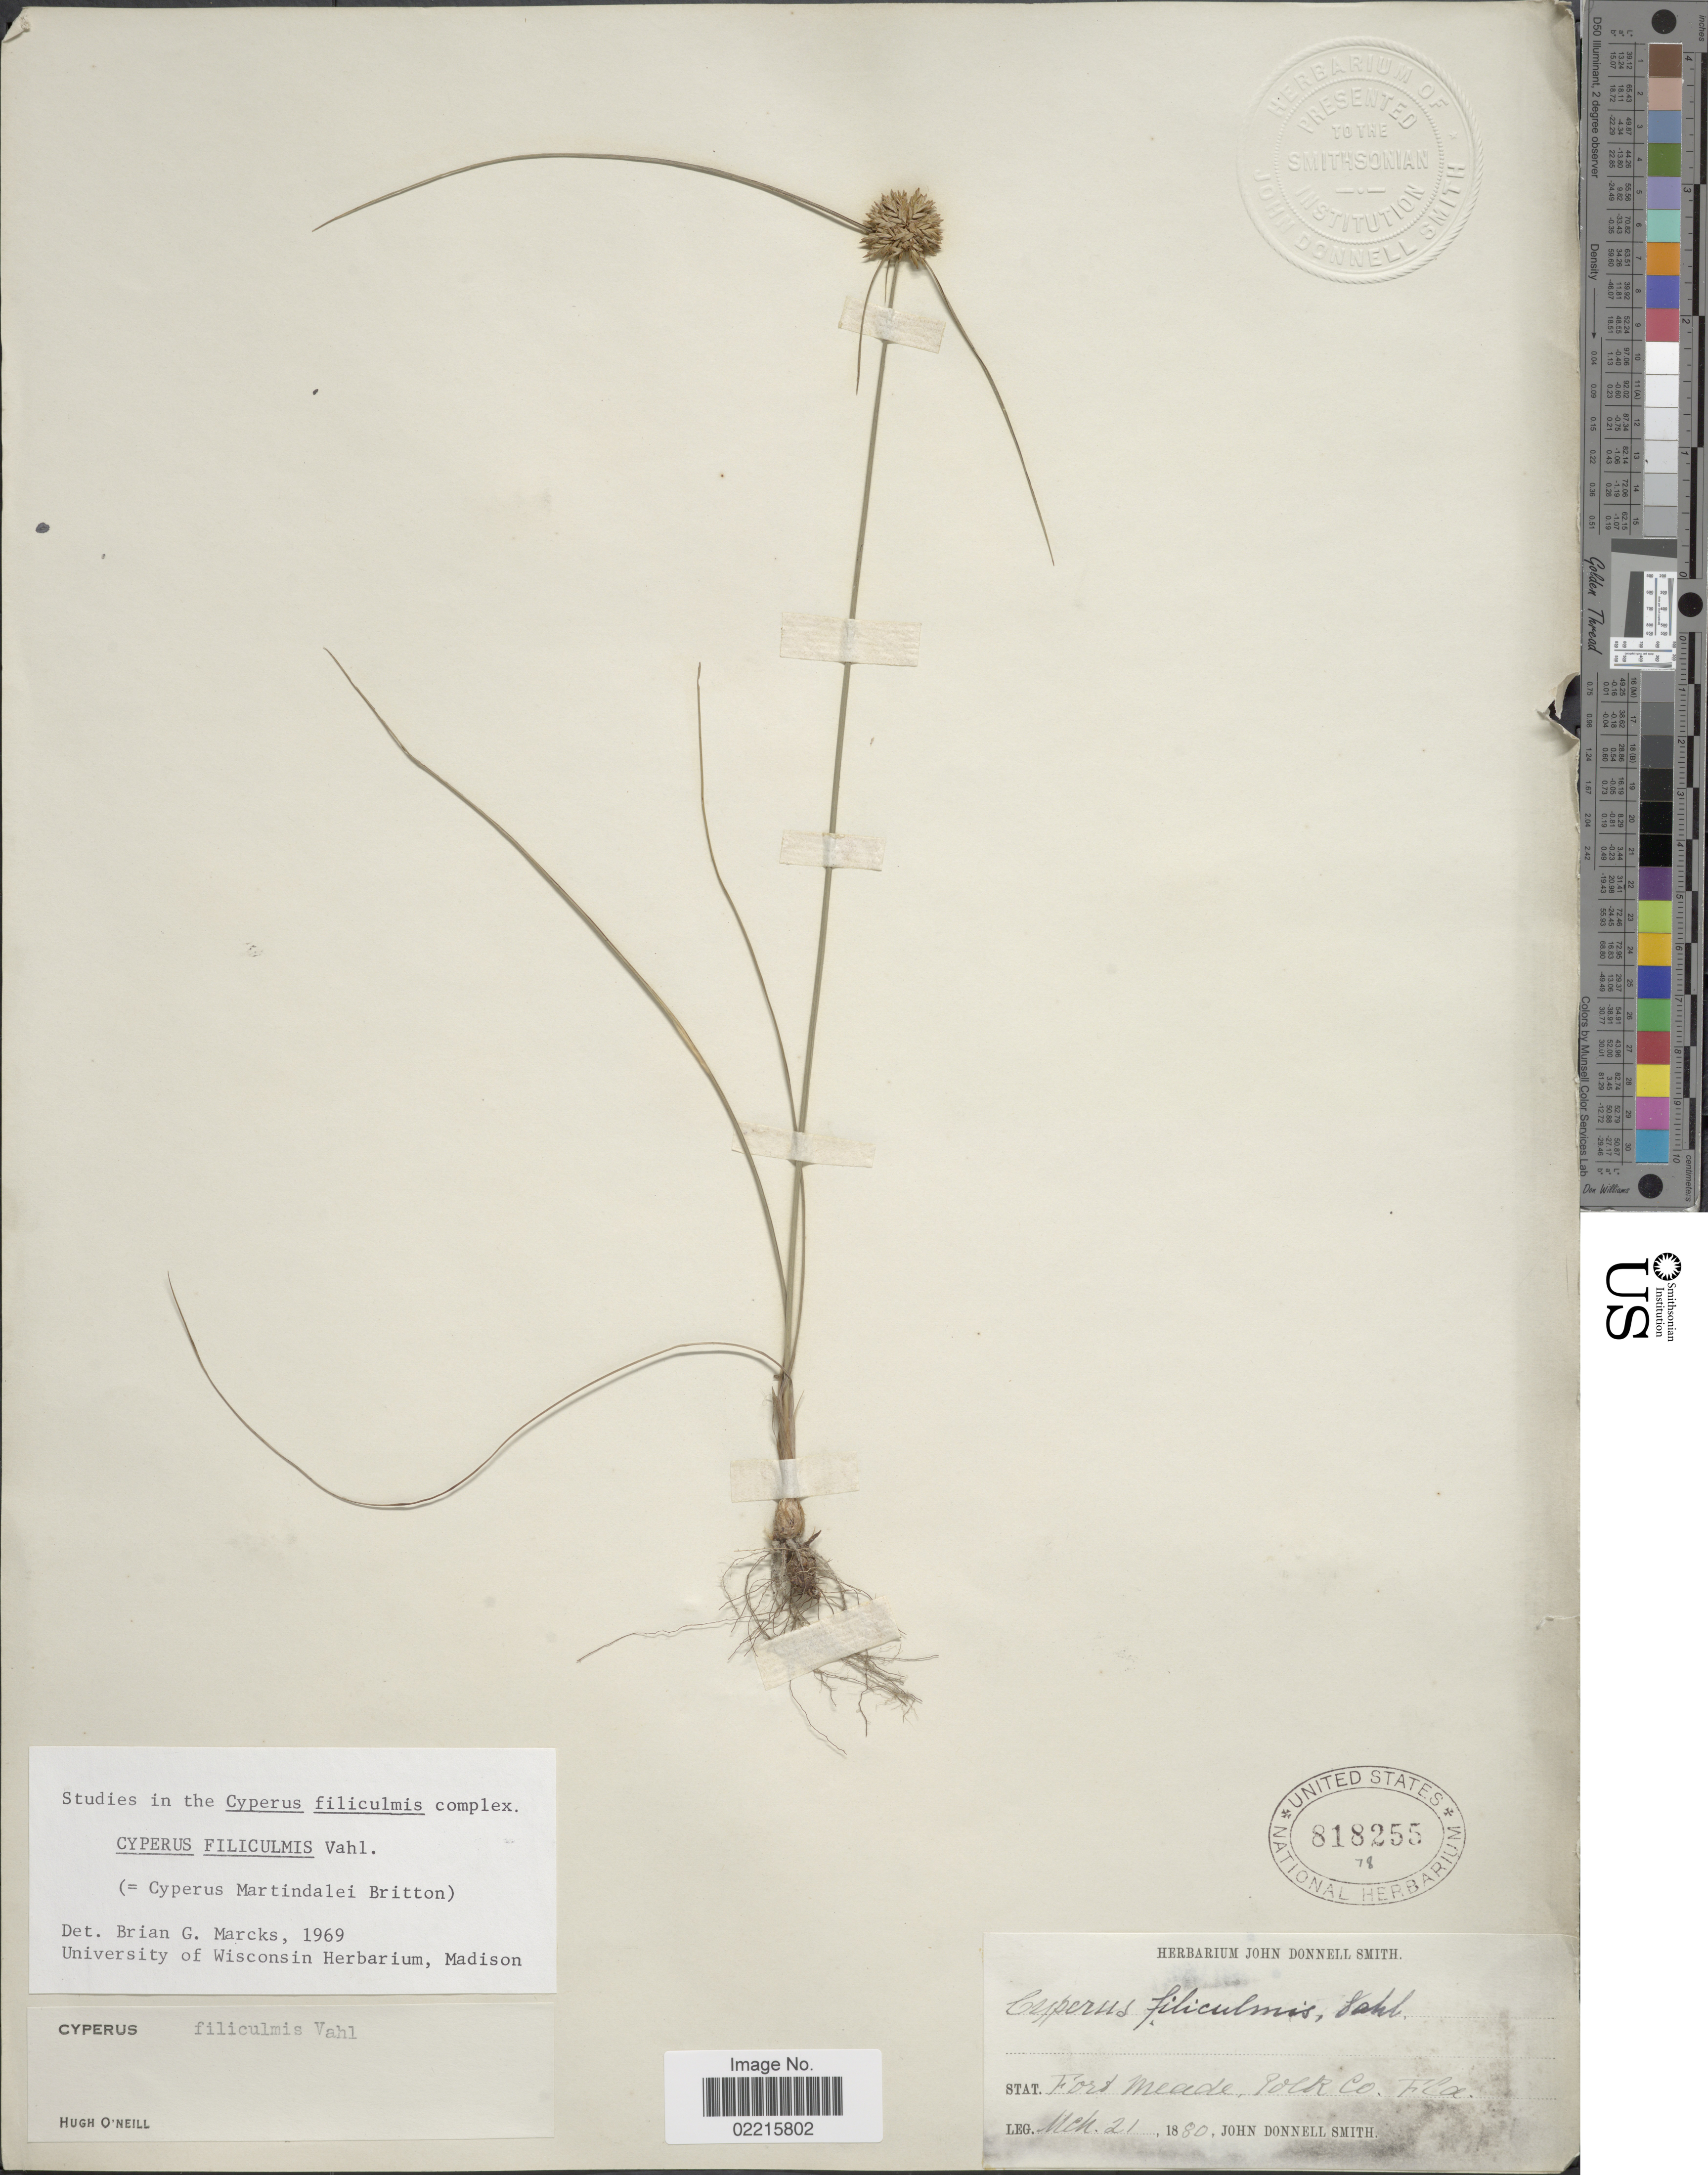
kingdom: Plantae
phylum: Tracheophyta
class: Liliopsida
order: Poales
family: Cyperaceae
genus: Cyperus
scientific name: Cyperus filiculmis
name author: Vahl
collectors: J. Donnell Smith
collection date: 1880-03-21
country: United States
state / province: Florida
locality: Fort Meade, Polk Co.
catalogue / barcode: US 818255